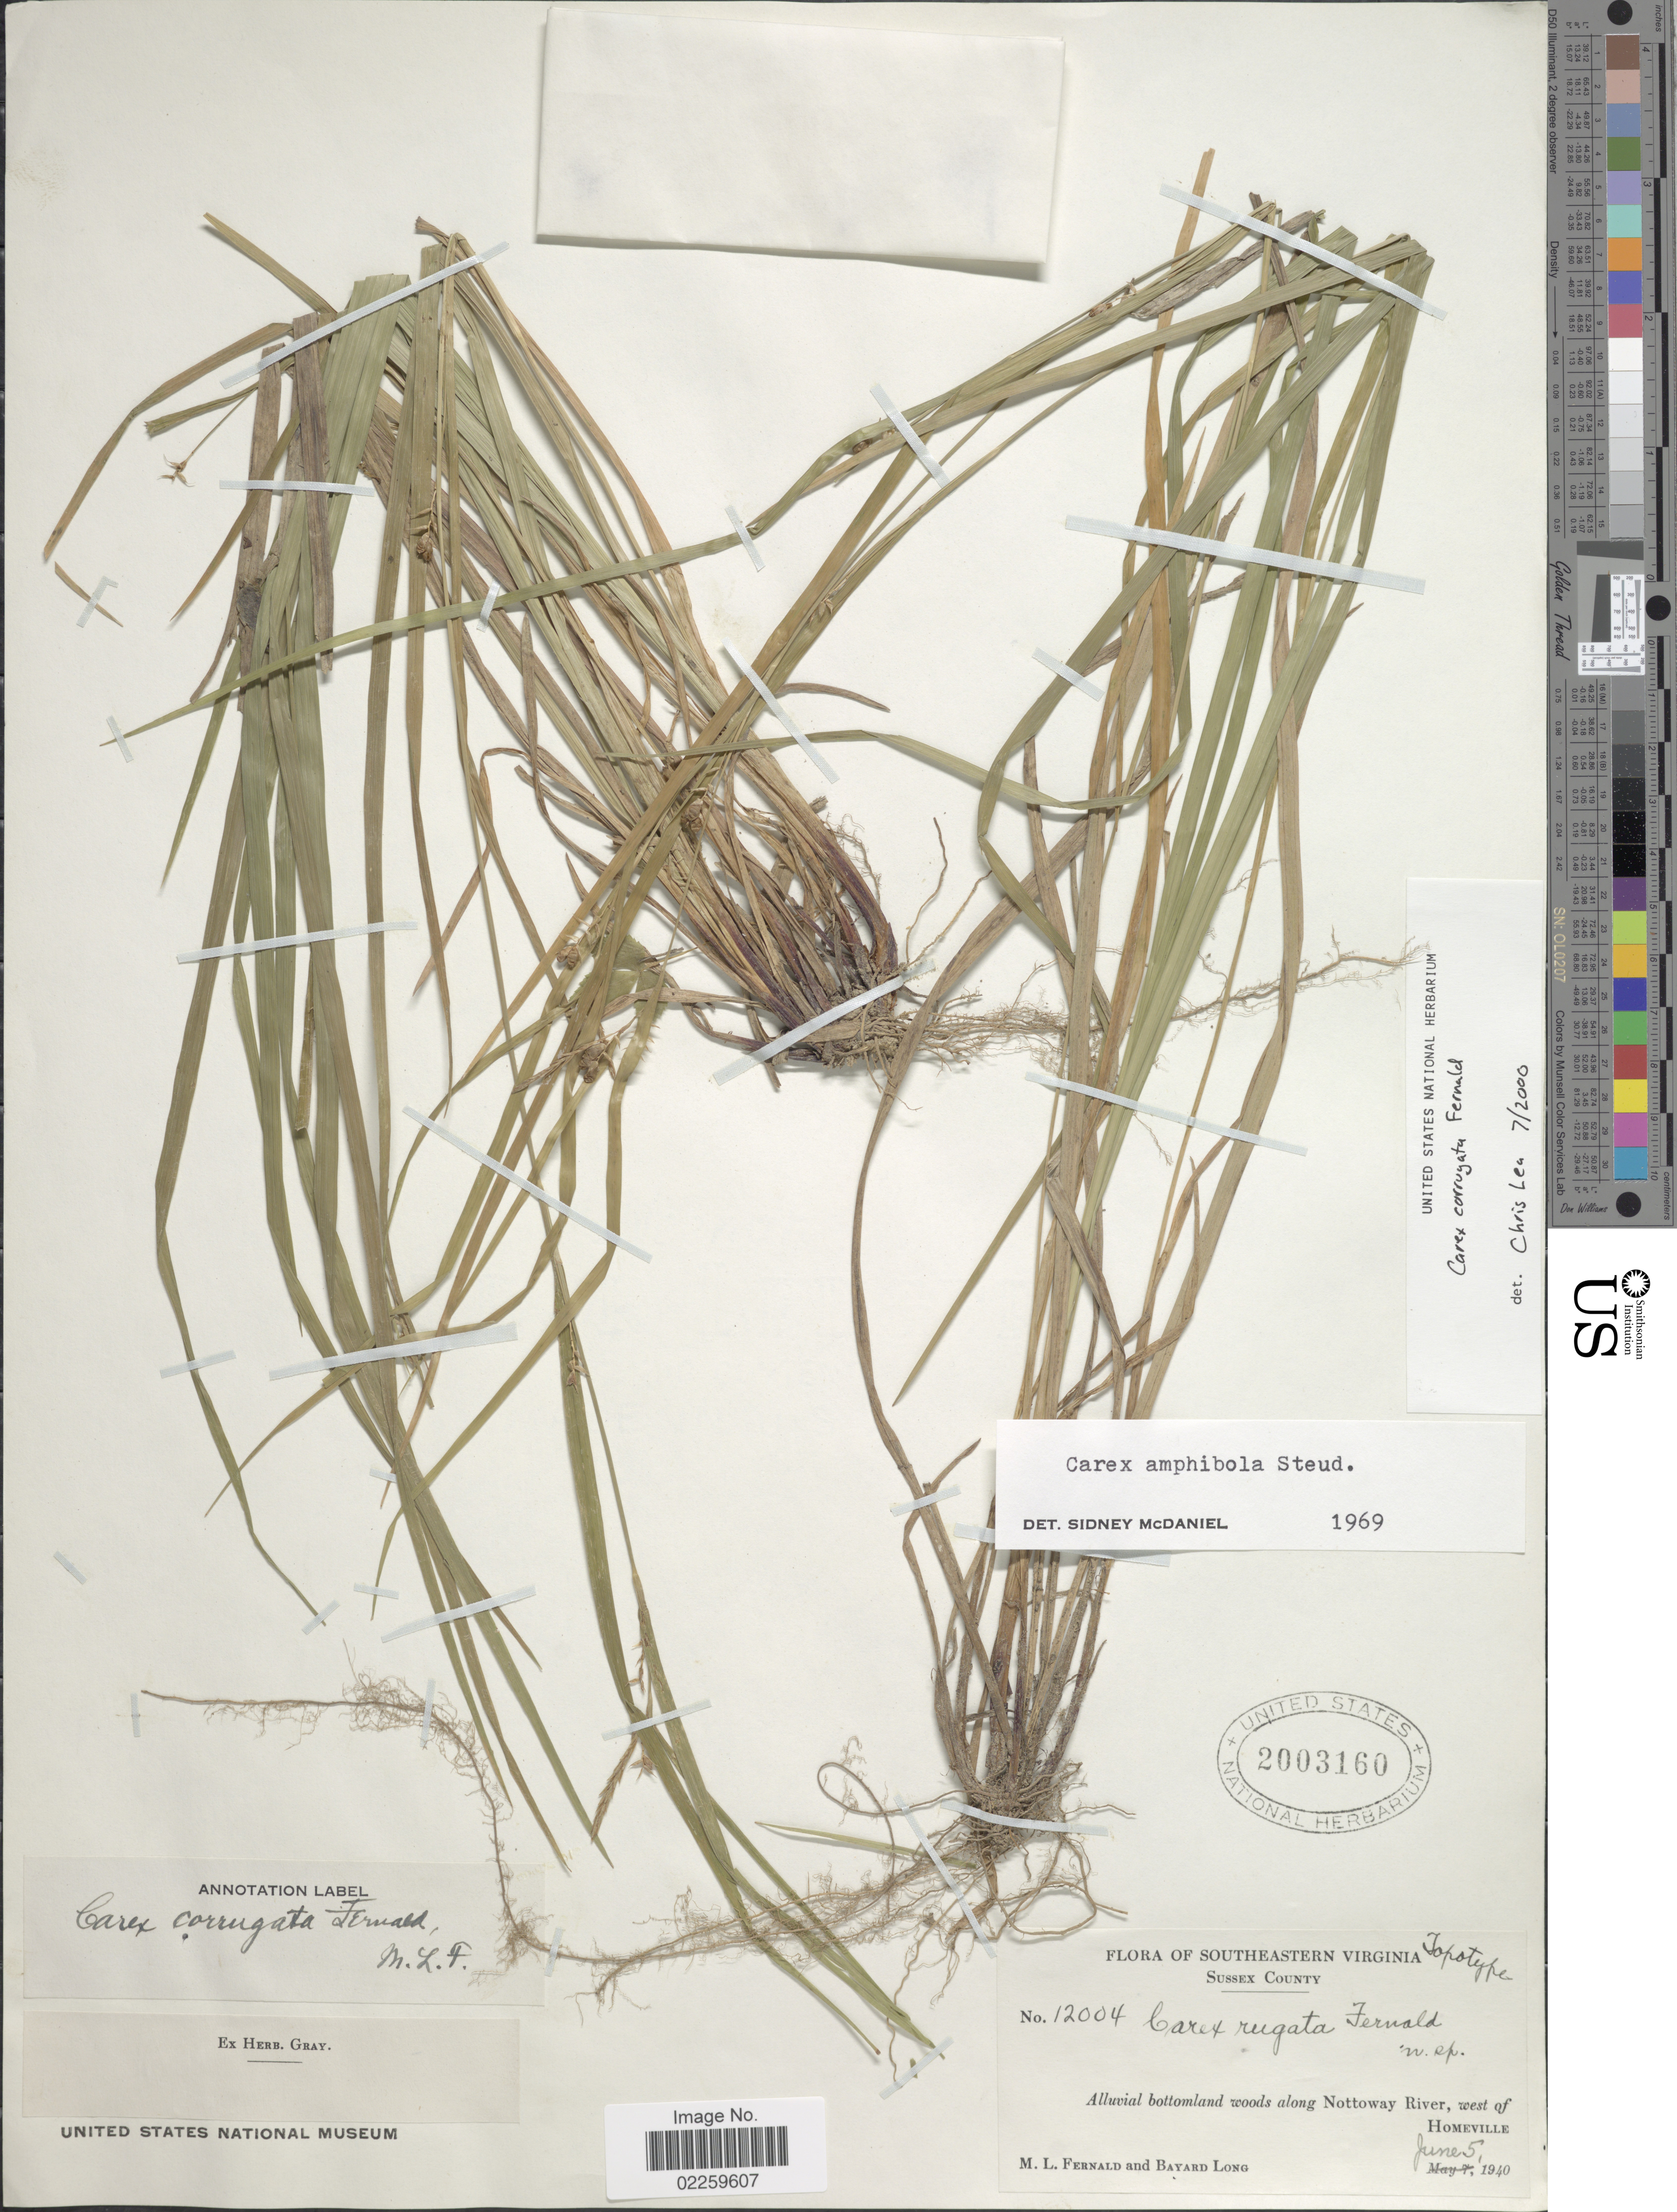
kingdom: Plantae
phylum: Tracheophyta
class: Liliopsida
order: Poales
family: Cyperaceae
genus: Carex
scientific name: Carex corrugata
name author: Fernald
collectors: M. L. Fernald & B. Long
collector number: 12004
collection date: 1940-06-05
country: United States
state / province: Virginia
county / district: Sussex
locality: Southeastern Virginia, Sussex County. Alluvial bottomland woods along Nottoway River, west of Homesville.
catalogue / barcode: US 2003160